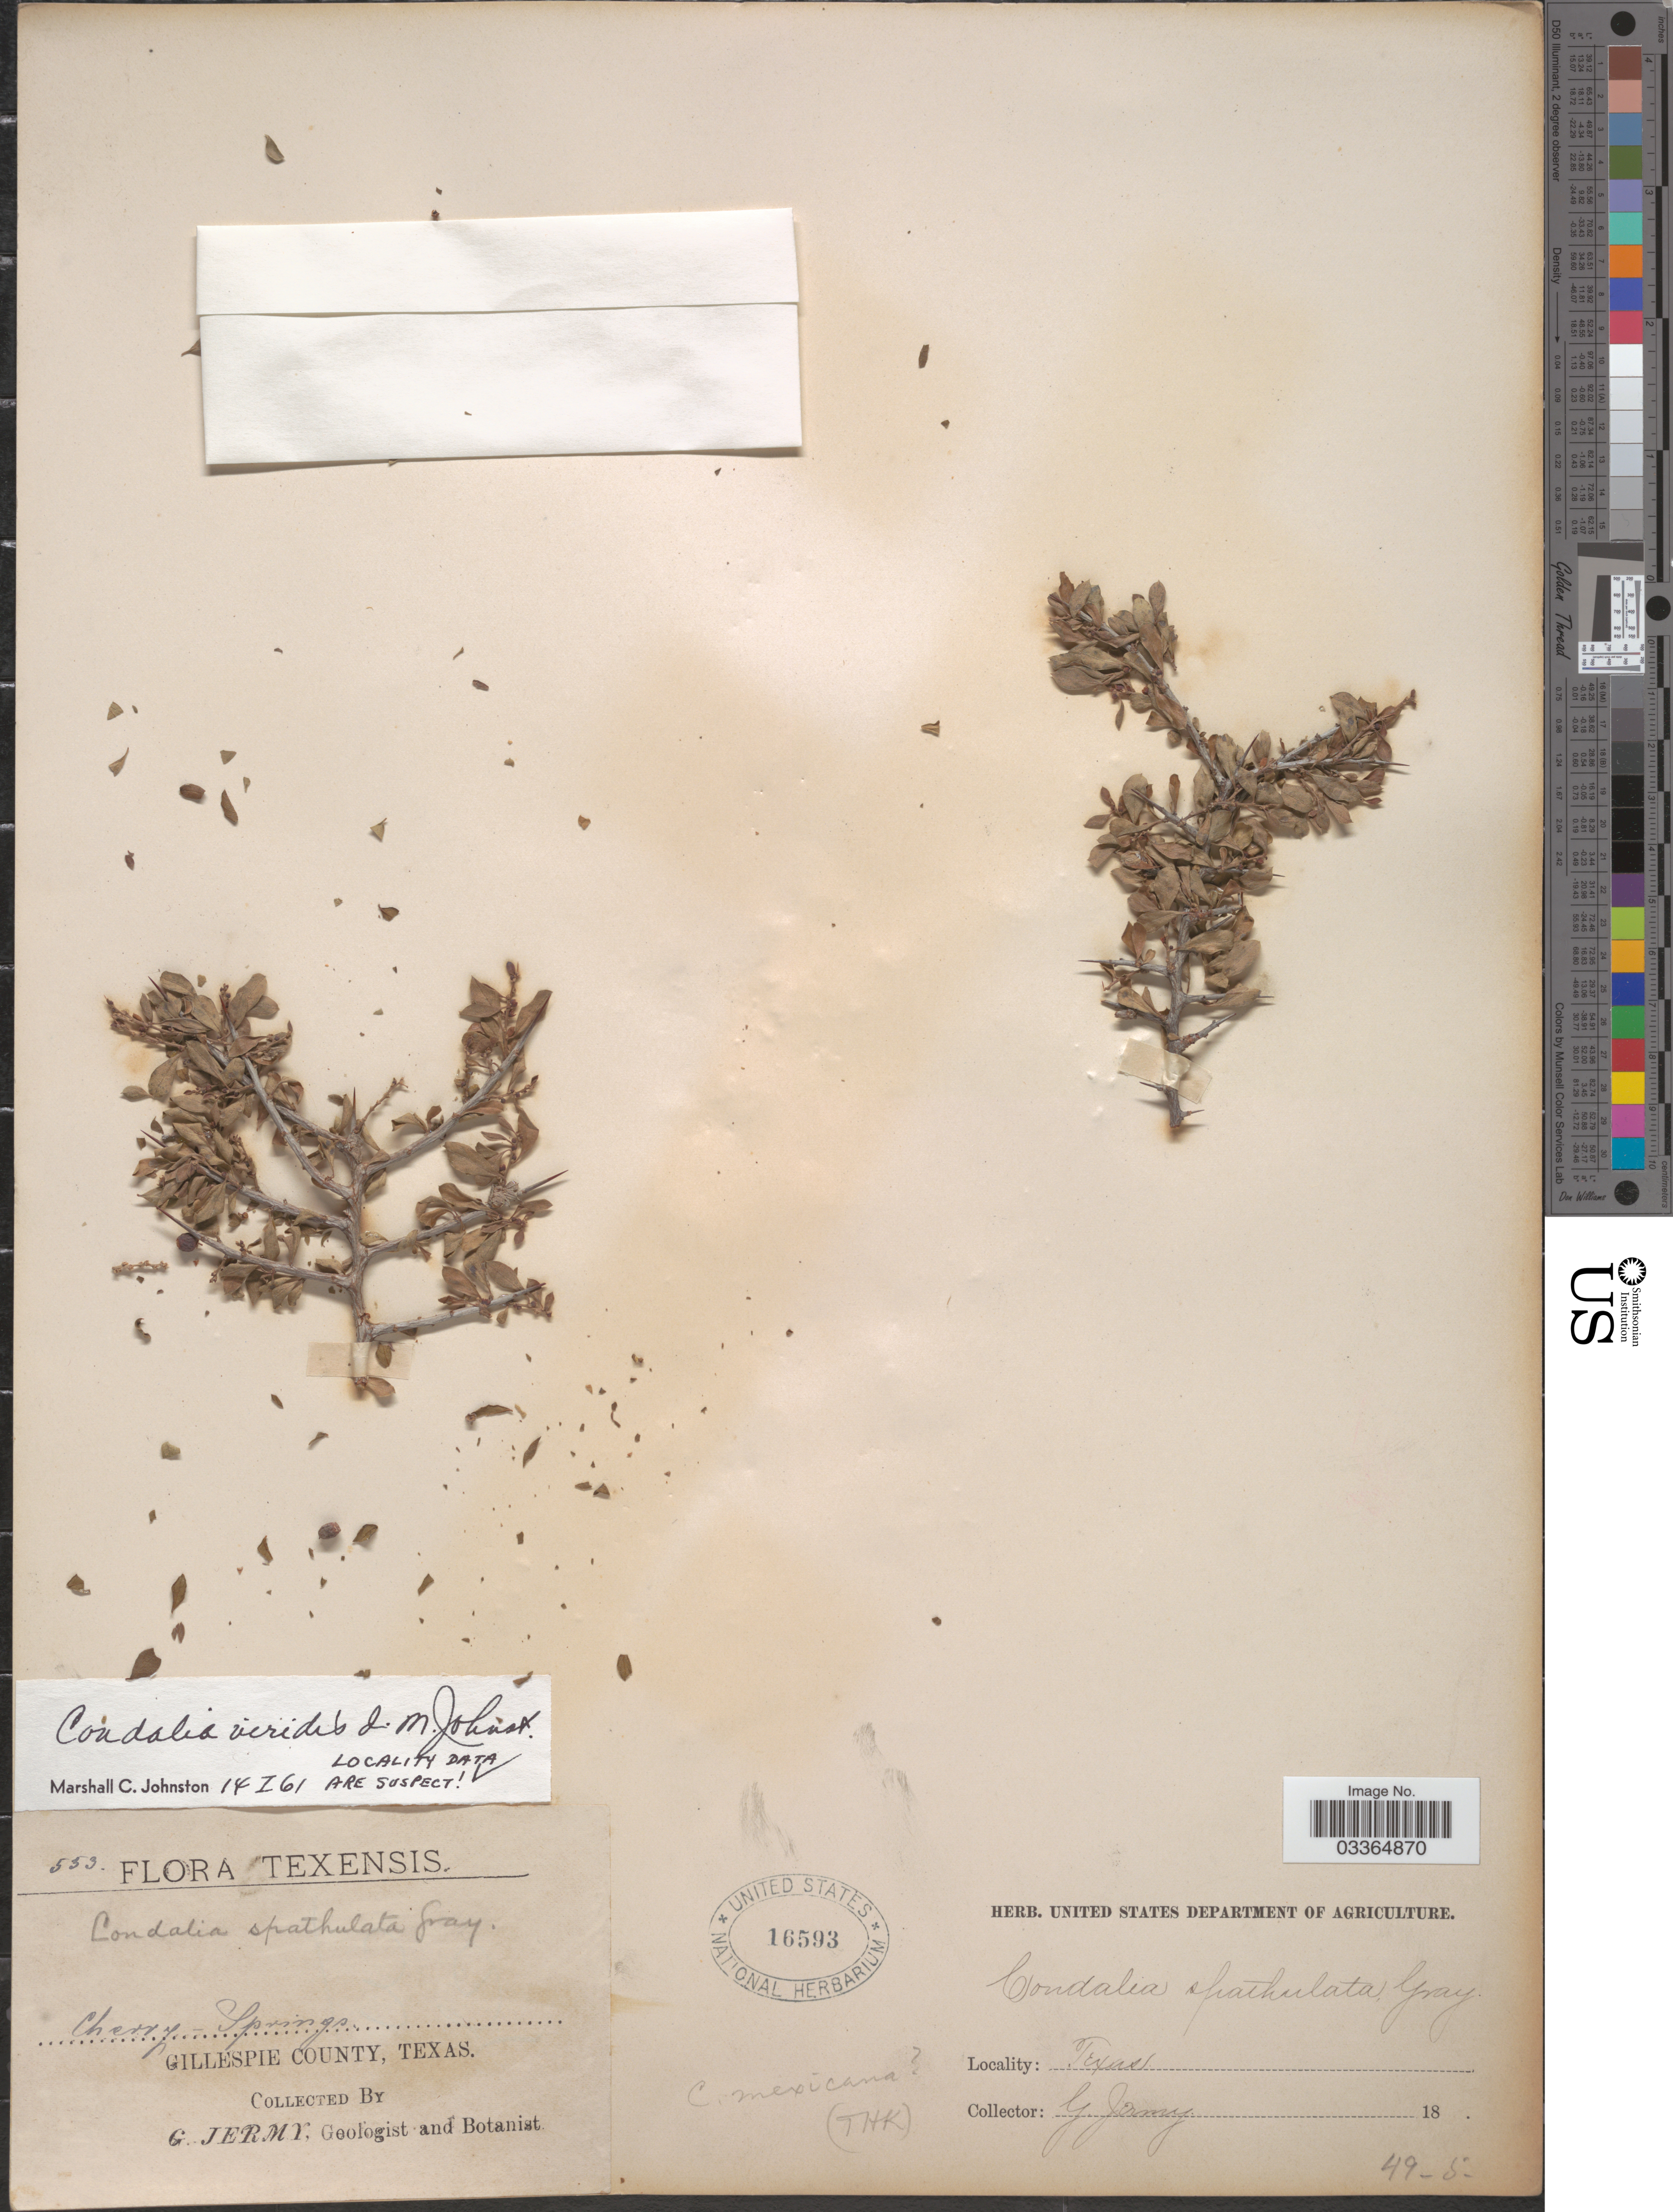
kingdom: Plantae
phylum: Tracheophyta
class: Magnoliopsida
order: Rosales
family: Rhamnaceae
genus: Condalia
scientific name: Condalia viridis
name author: I.M. Johnst.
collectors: G. Jermy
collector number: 553?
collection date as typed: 18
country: United States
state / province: Texas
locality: Cherry Springs. Gillespie County.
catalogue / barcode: US 16593